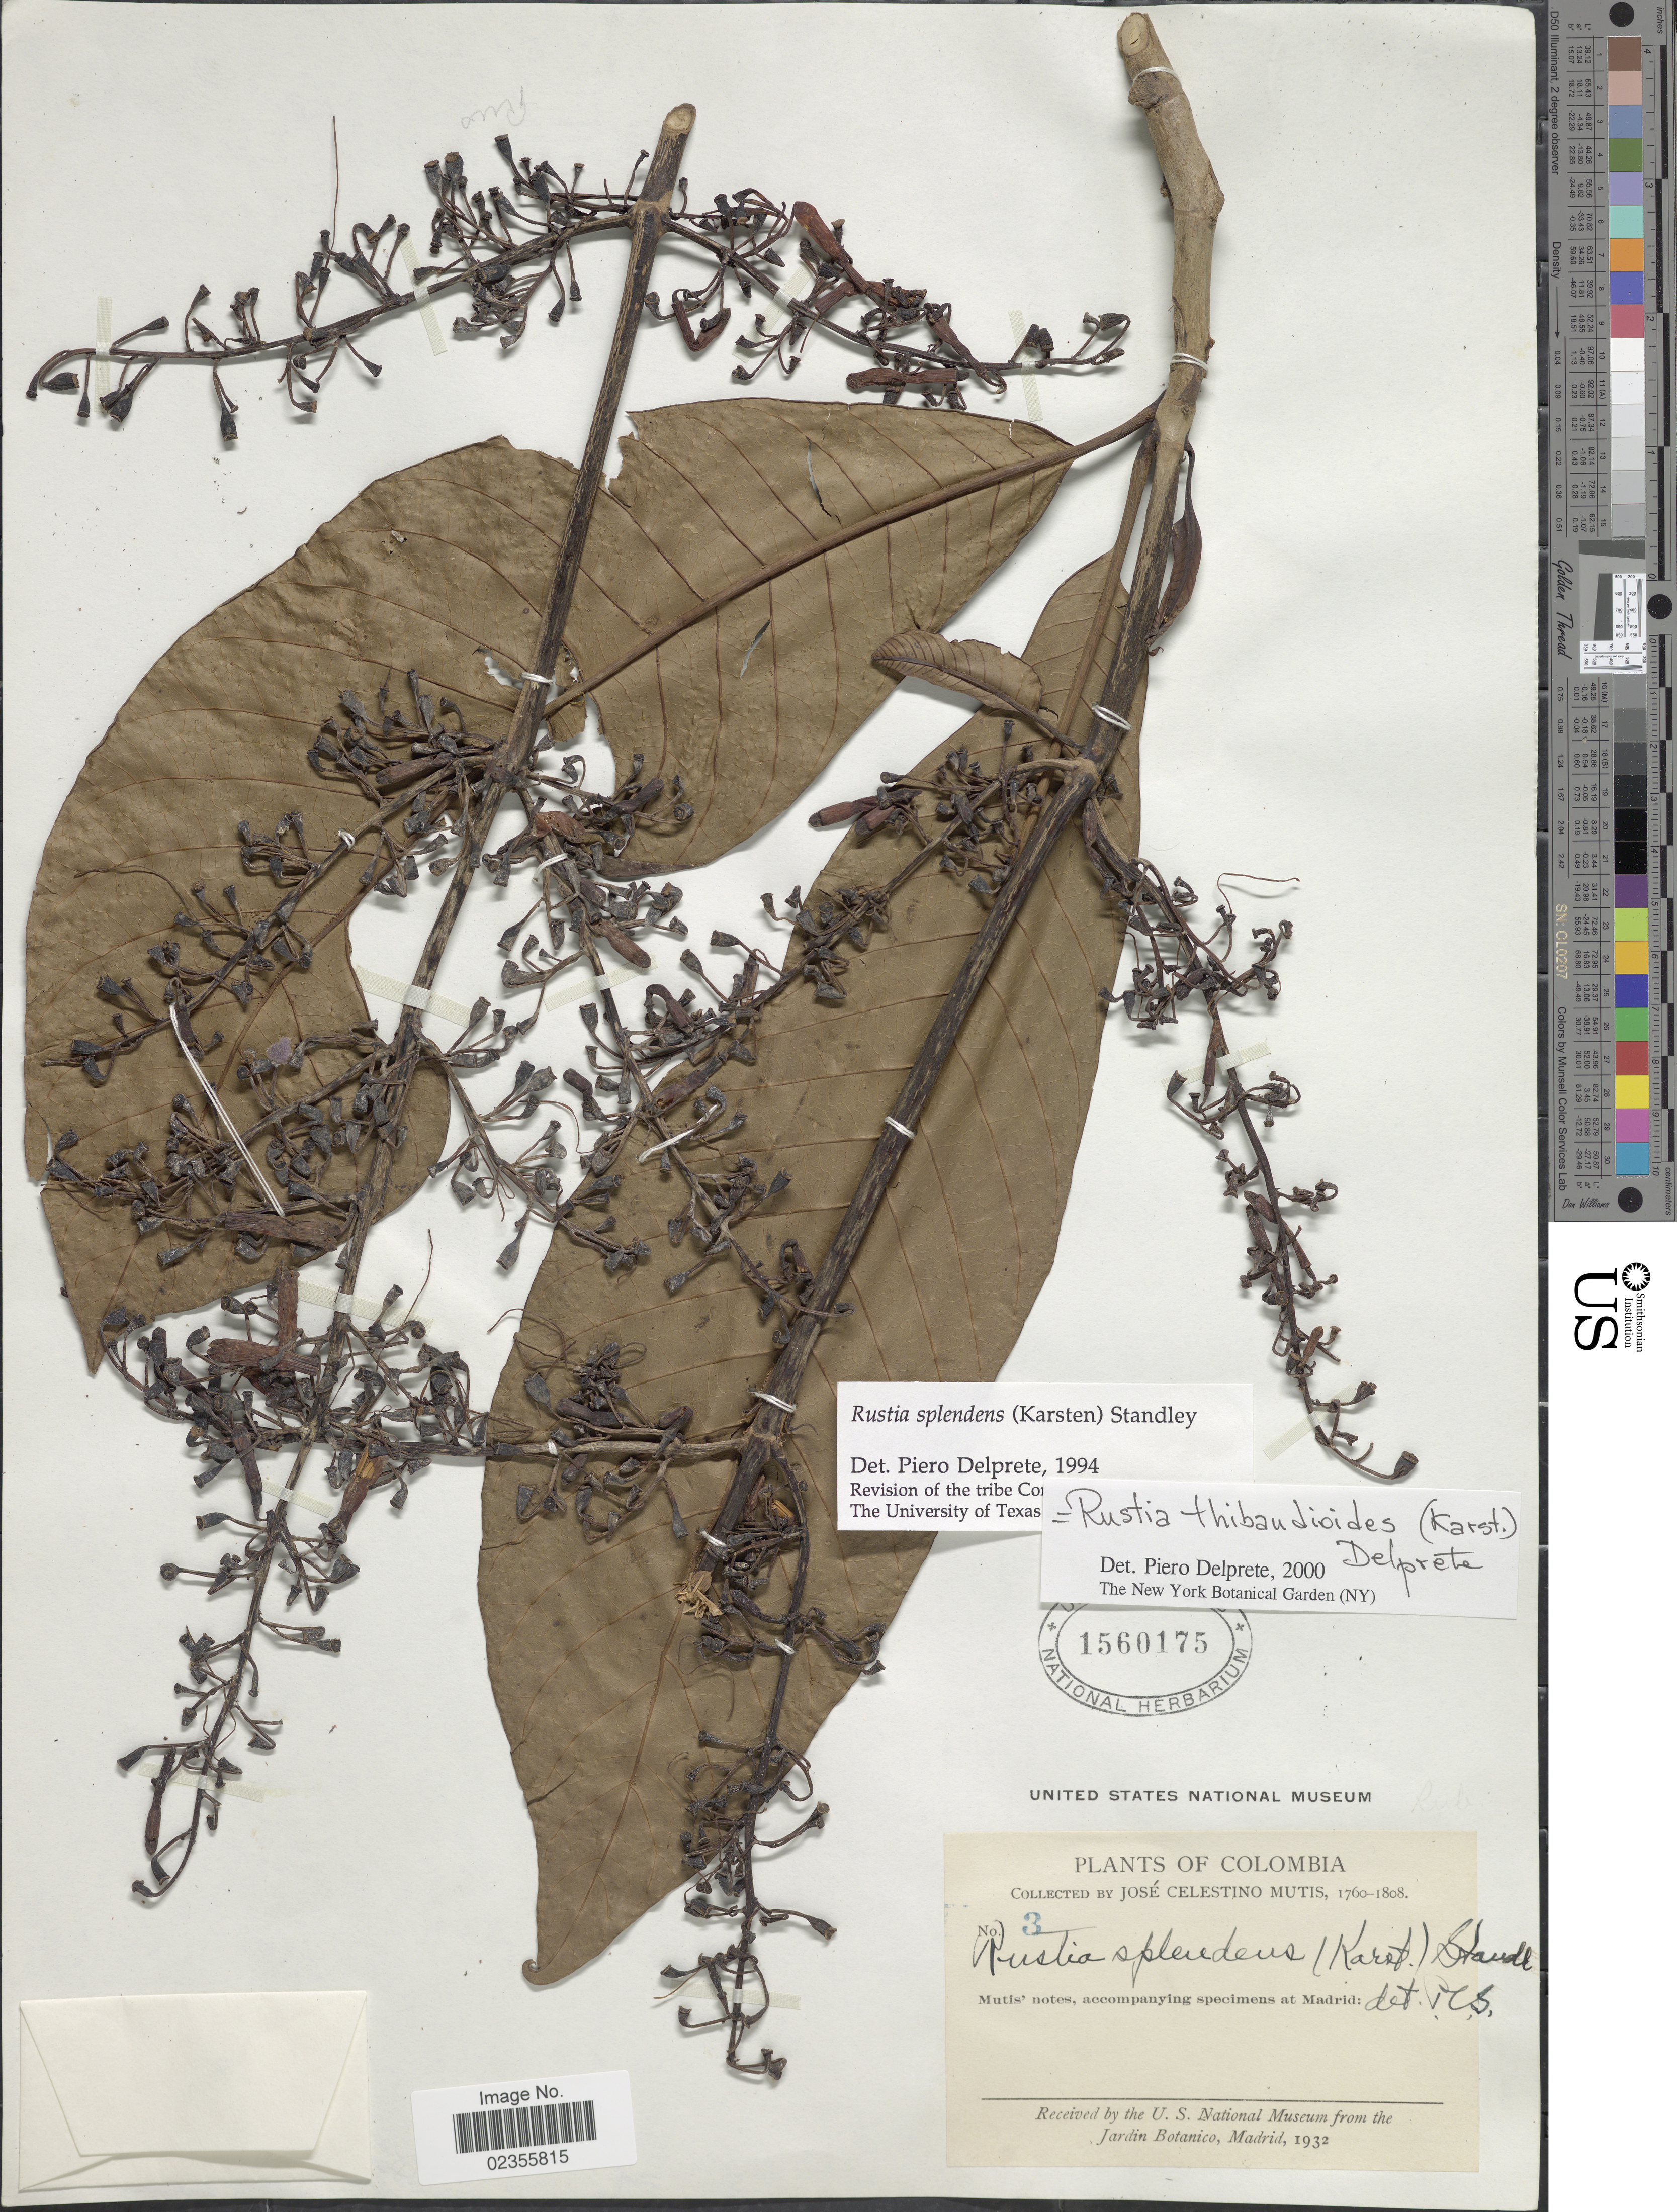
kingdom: Plantae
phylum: Tracheophyta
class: Magnoliopsida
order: Gentianales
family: Rubiaceae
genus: Rustia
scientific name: Rustia thibaudioides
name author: (H. Karst.) Delprete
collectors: J. C. B. Mutis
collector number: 3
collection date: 1760/1808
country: Colombia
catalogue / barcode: US 1560175